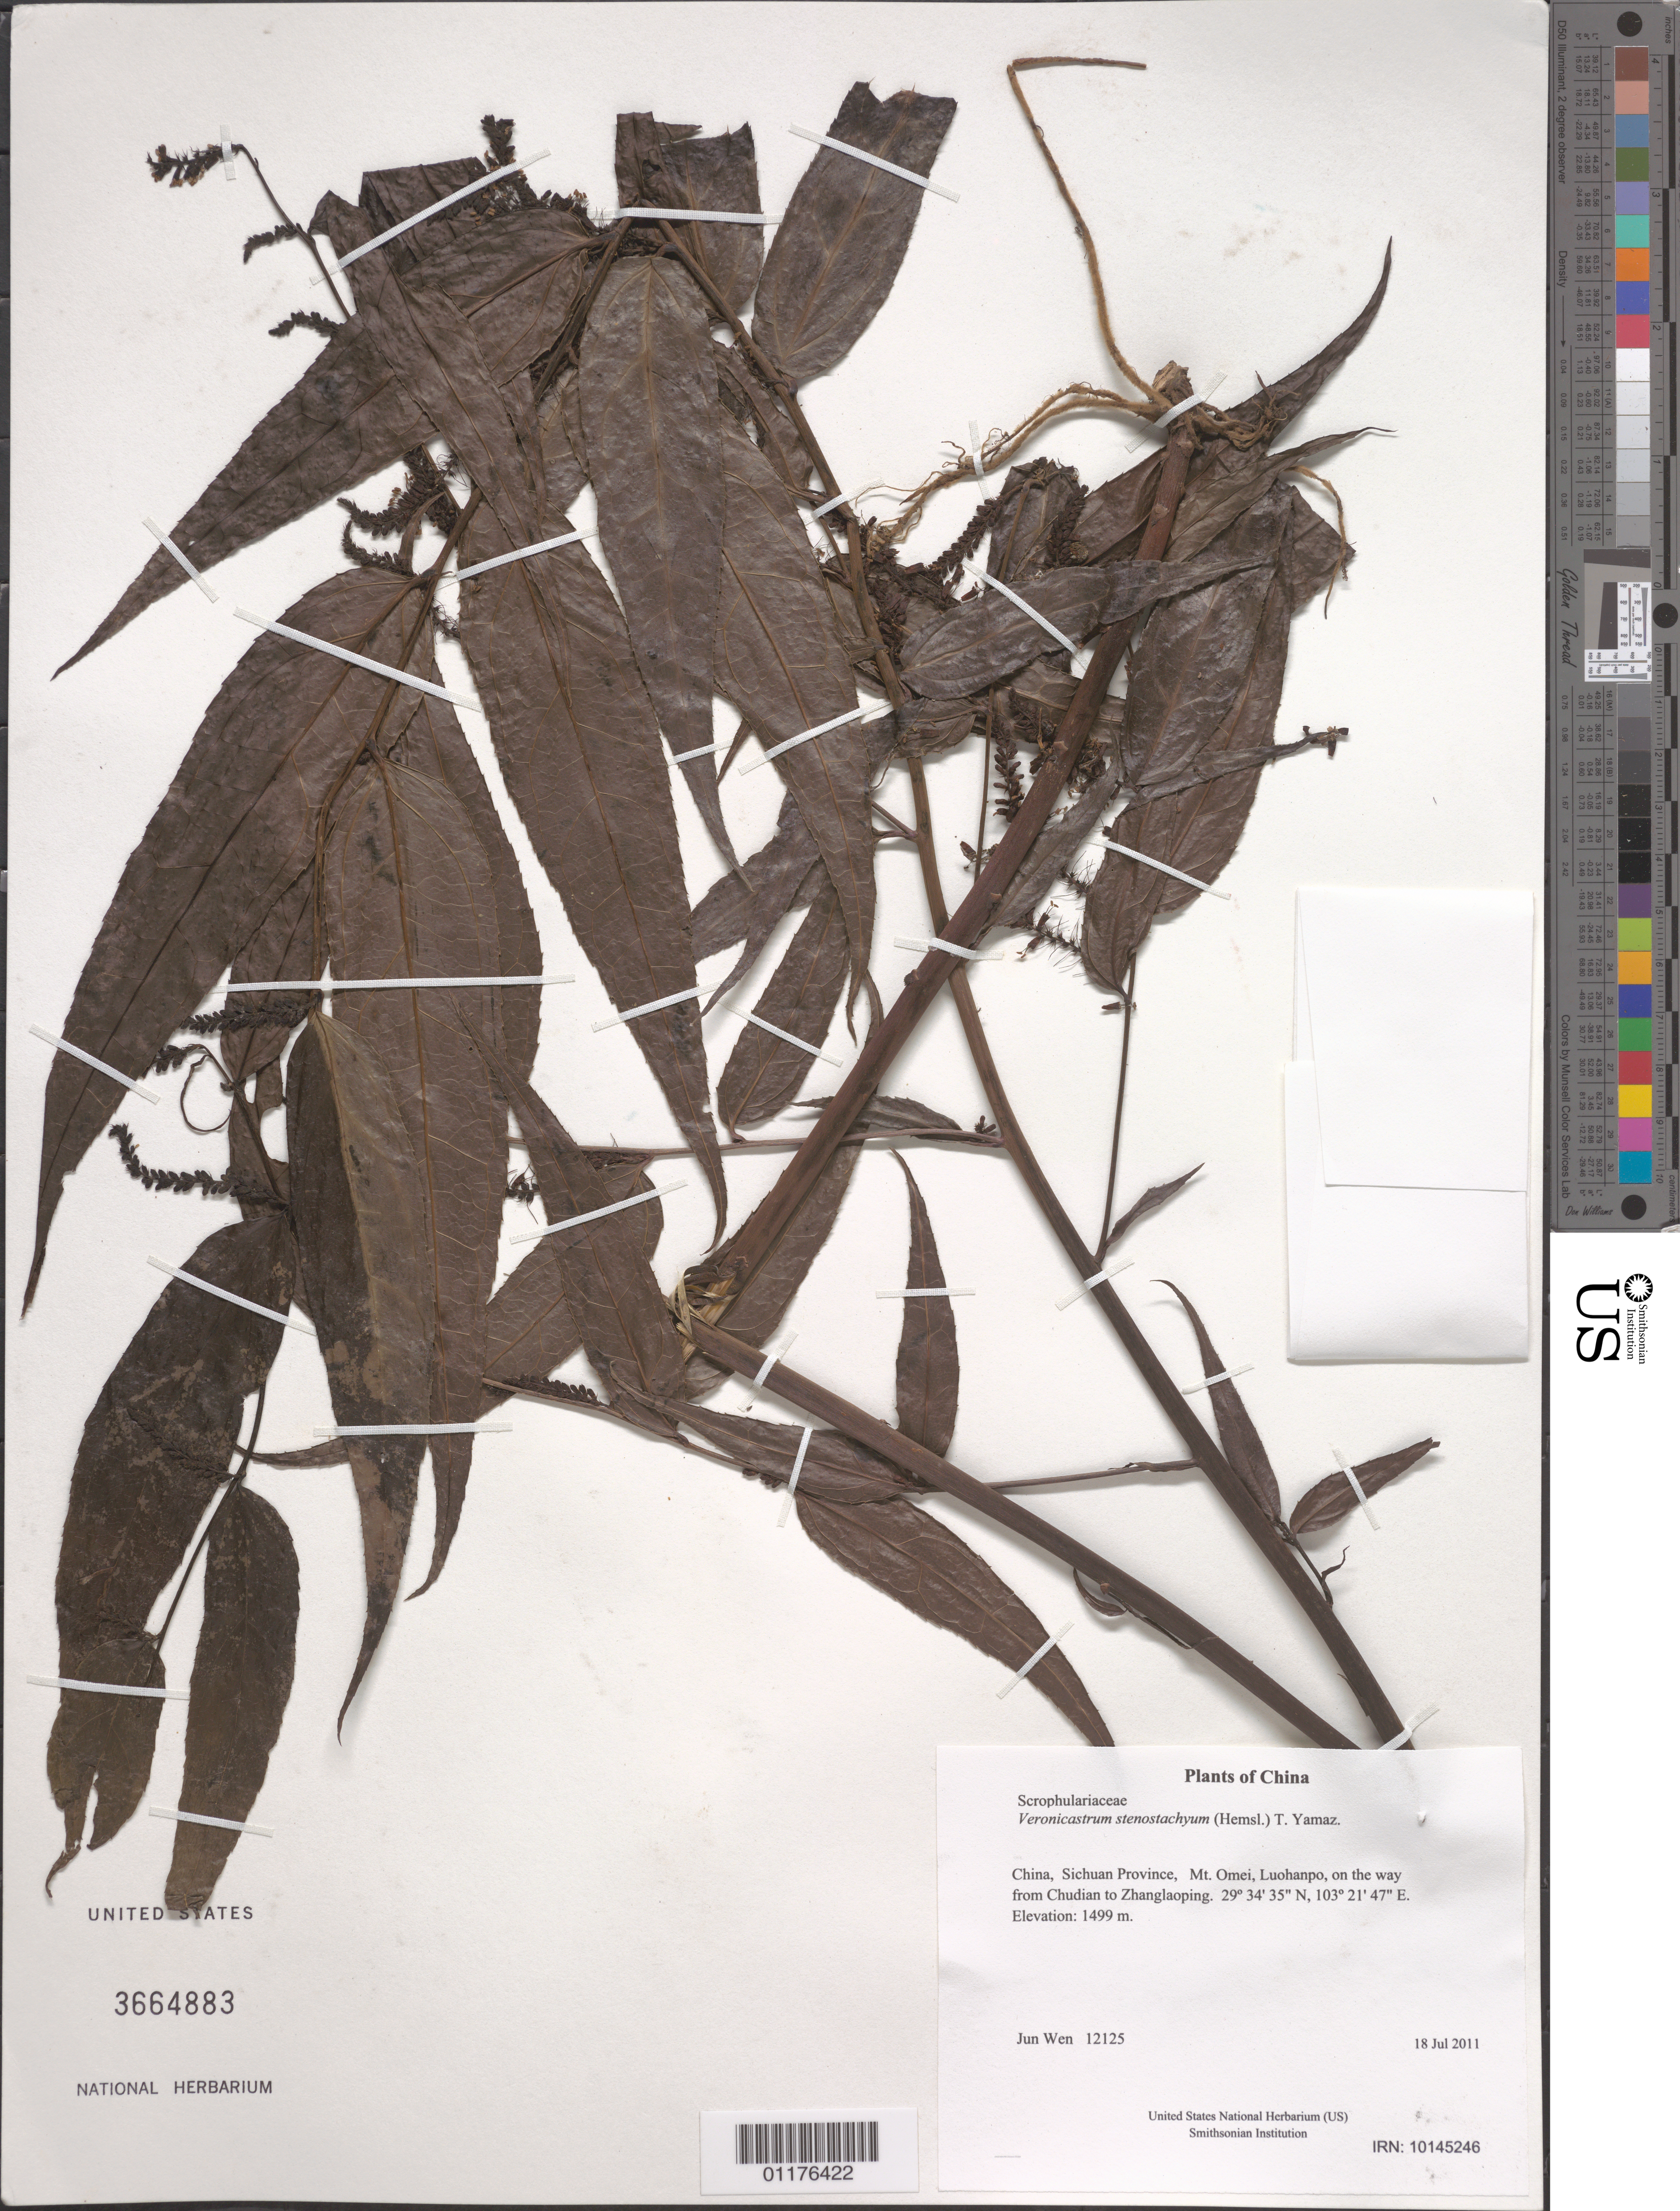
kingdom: Plantae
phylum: Tracheophyta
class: Magnoliopsida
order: Lamiales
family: Plantaginaceae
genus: Veronicastrum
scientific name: Veronicastrum stenostachyum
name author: (Hemsl.) T. Yamaz.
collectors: J. Wen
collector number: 12125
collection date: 2011-07-18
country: China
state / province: Sichuan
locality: Mt. Omei, Luohanpo, on the way from Chudian to Zhanglaoping.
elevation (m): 1499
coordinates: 29 34 34.6 N, 103 21 46.8 E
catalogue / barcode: US 3664883